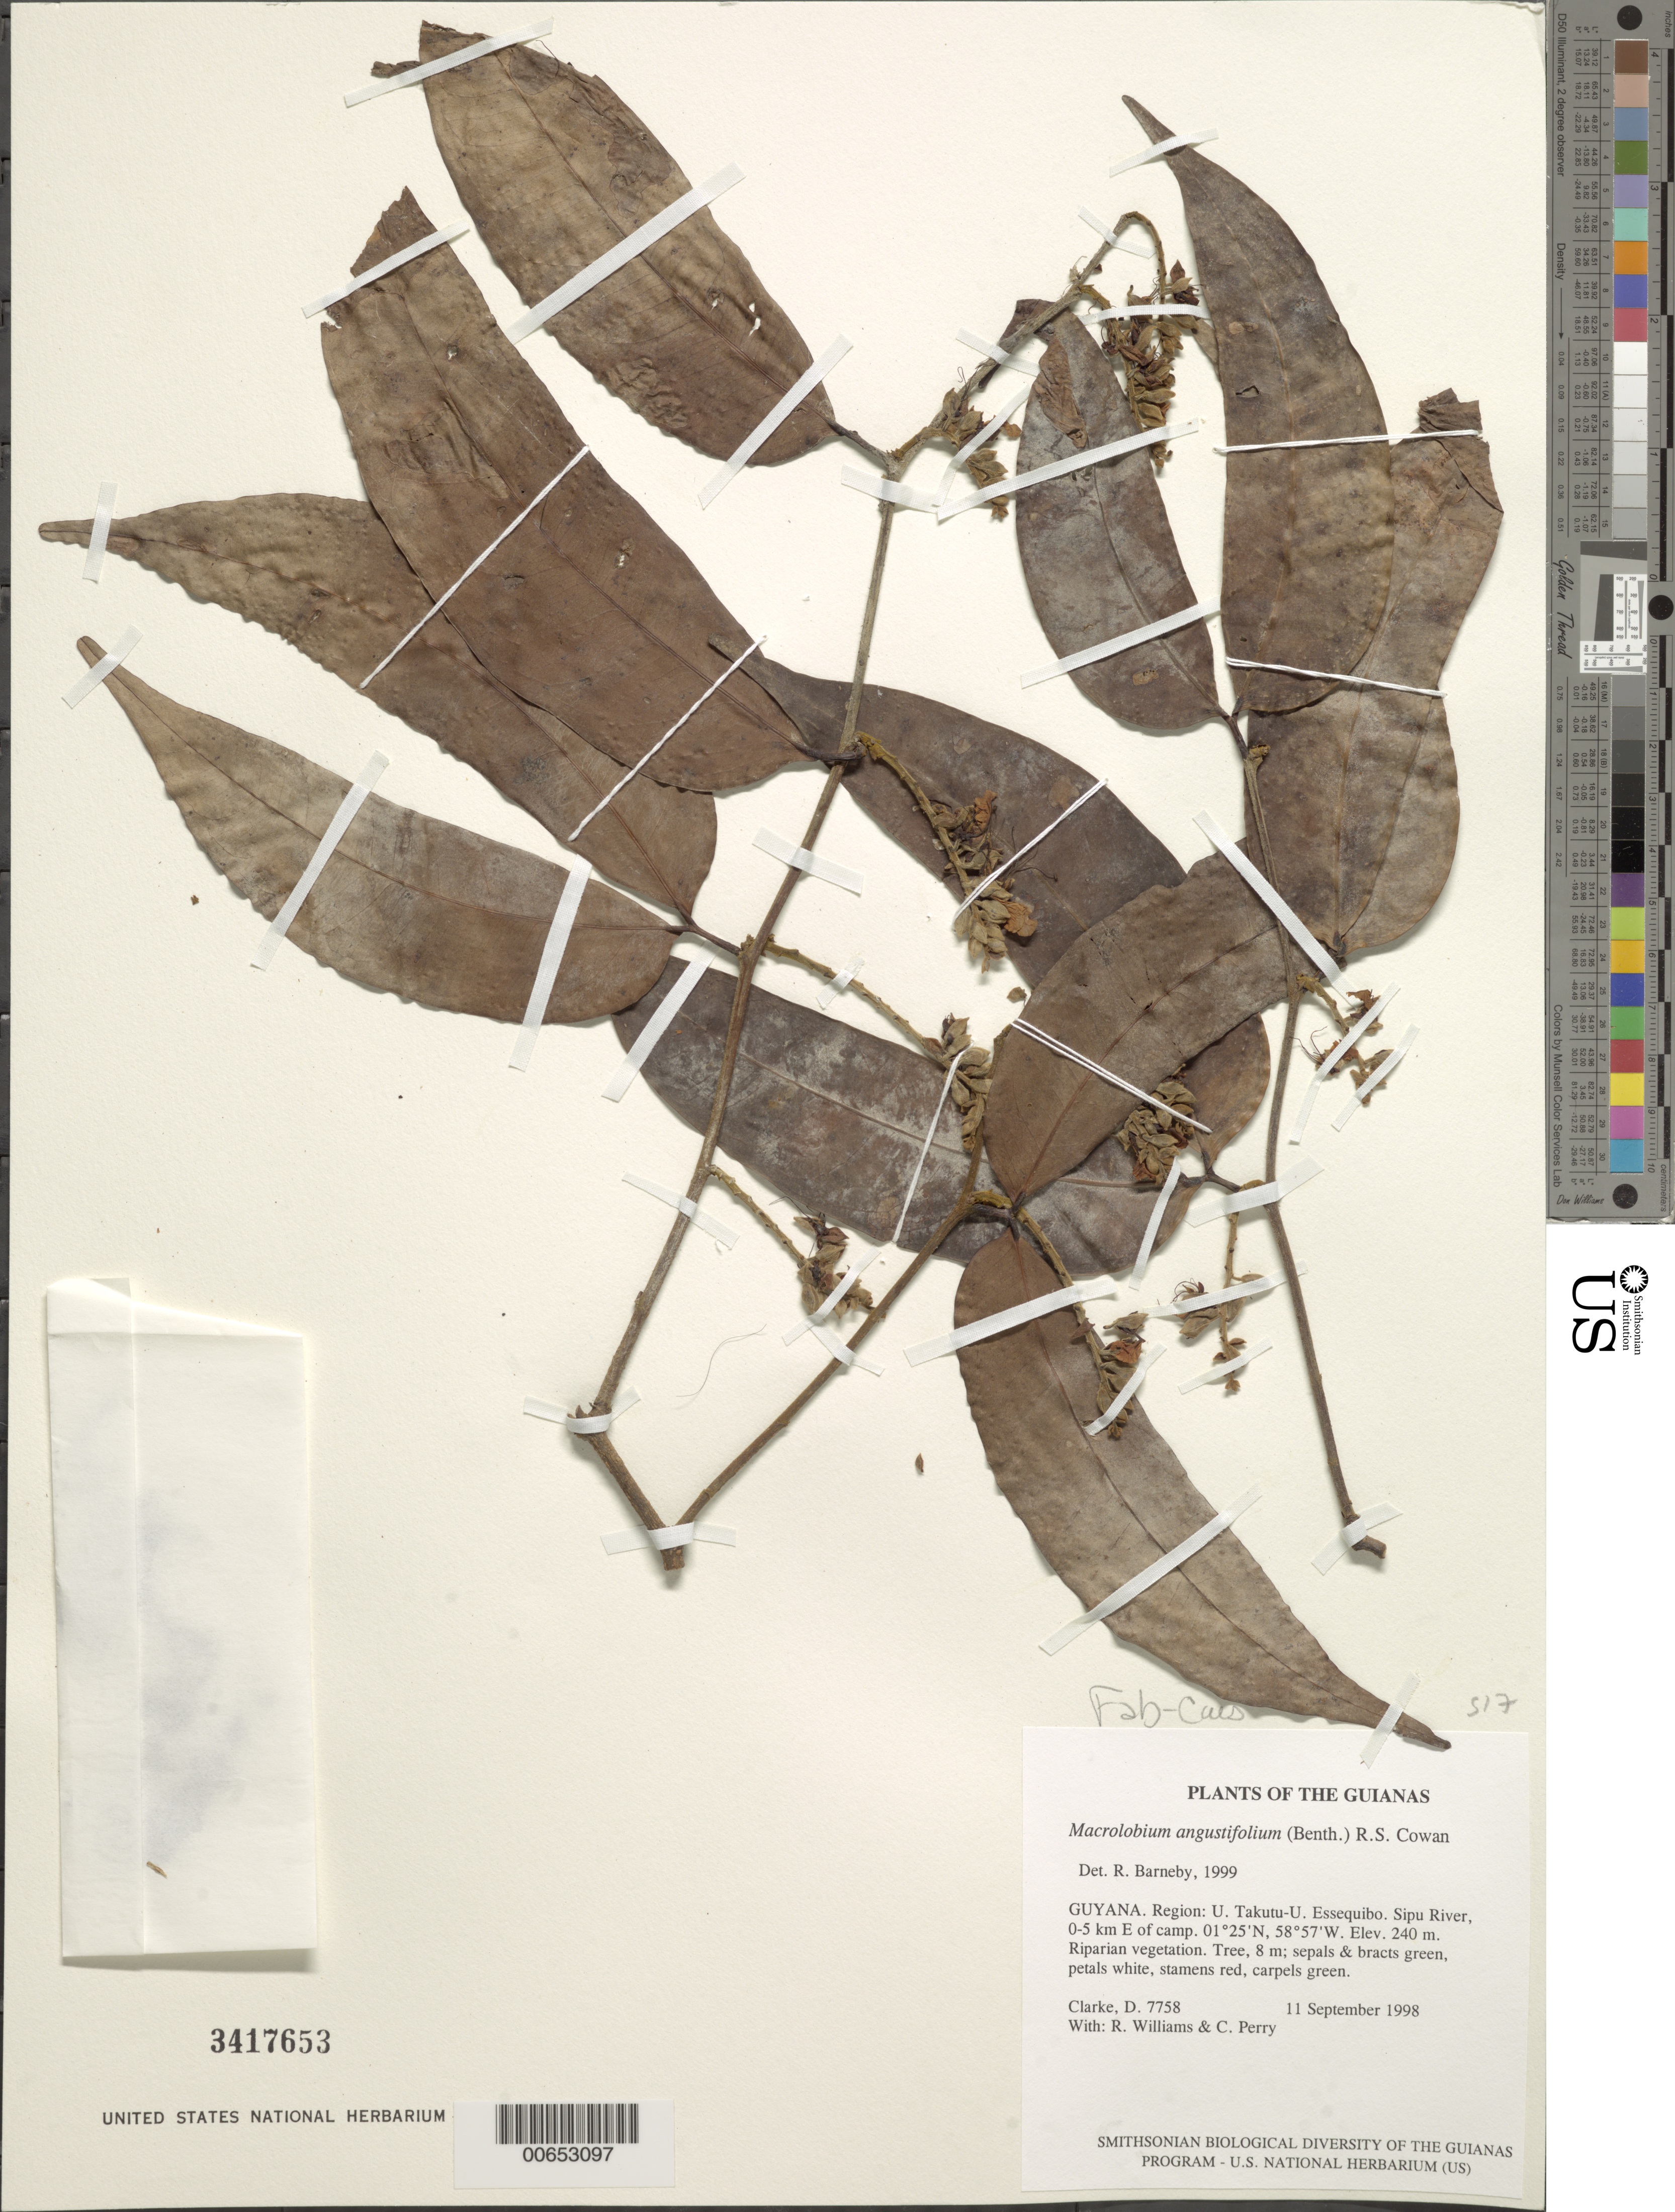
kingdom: Plantae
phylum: Tracheophyta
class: Magnoliopsida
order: Fabales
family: Fabaceae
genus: Macrolobium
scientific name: Macrolobium angustifolium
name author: (Benth.) R.S. Cowan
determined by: Barneby, Rupert C., (NY)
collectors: H. D. Clarke, R. Williams & C. Perry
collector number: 7758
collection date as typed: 11 September 1998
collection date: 1998-09-11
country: Guyana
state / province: U. Takutu-U. Essequibo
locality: Sipu River, 0-5 km E of camp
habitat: Riparian vegetation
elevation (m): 240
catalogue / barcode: US 3417653